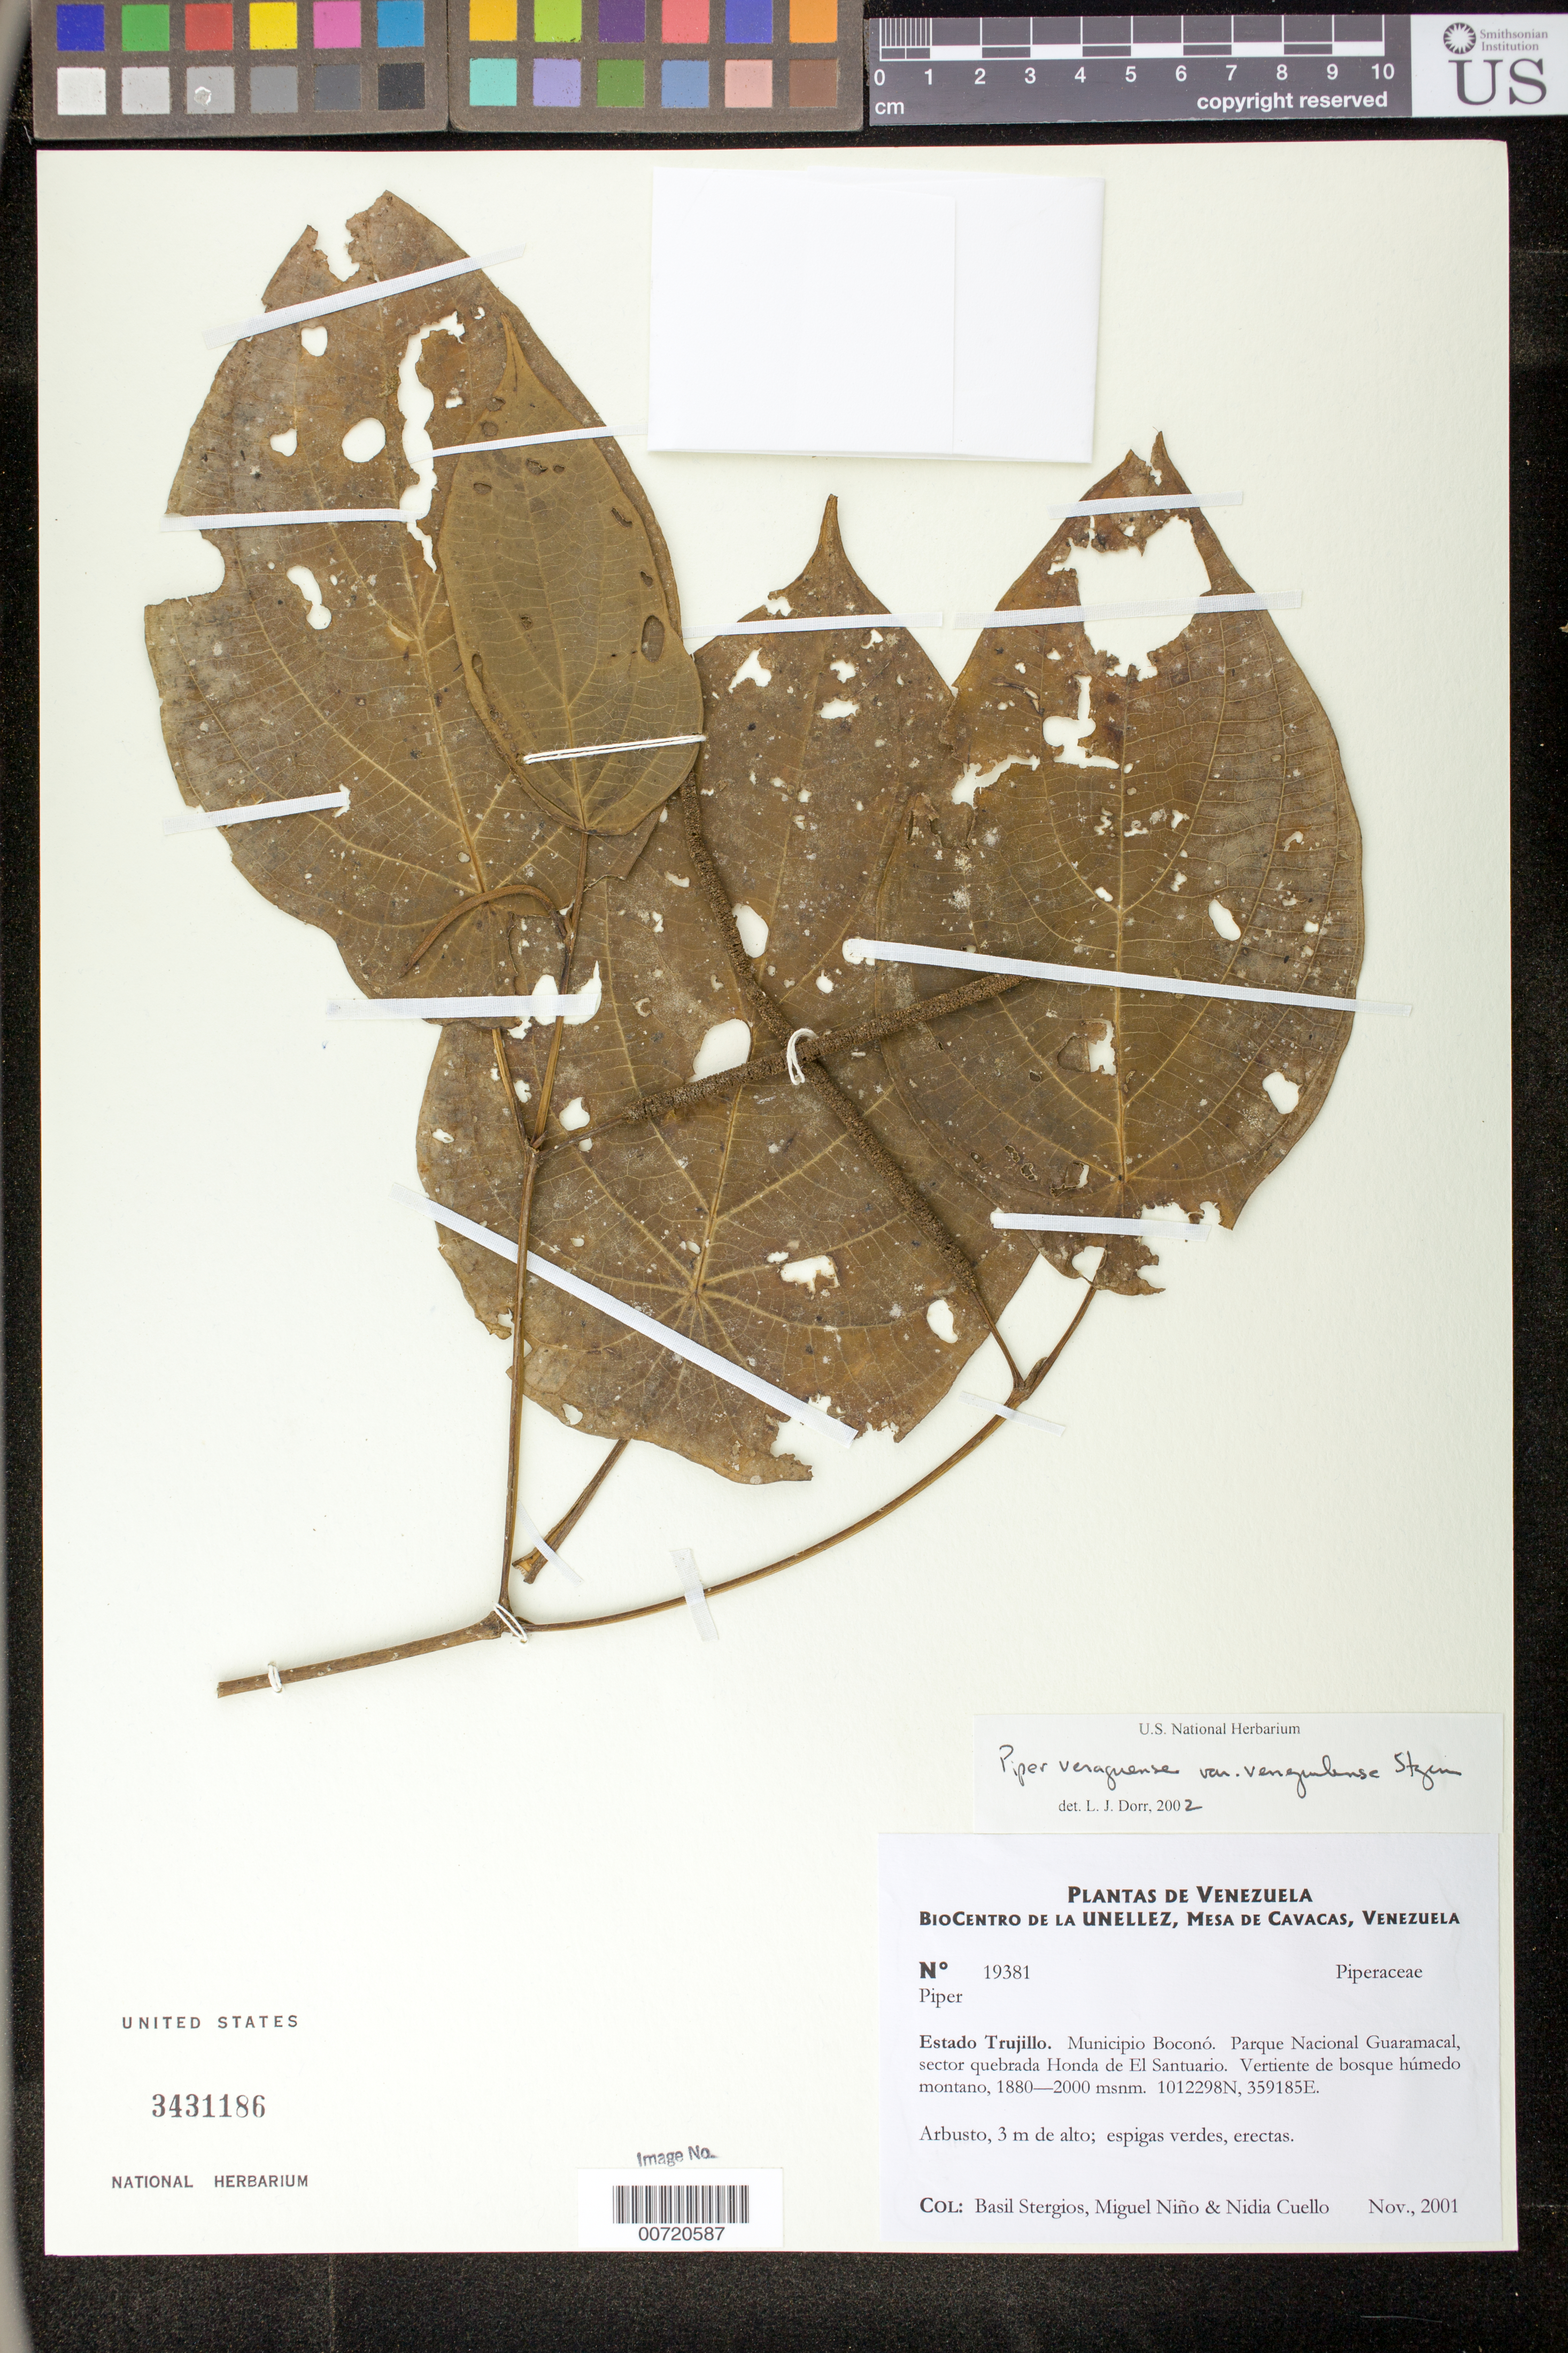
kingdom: Plantae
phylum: Tracheophyta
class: Magnoliopsida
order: Piperales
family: Piperaceae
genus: Piper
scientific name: Piper veraguense var. venezuelense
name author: Steyerm.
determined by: Dorr, L. J., (BOT), Smithsonian Institution - National Museum of Natural History (UNITED STATES)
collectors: B. G. Stergios, S. M. Niño & N. L. Cuello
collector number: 19381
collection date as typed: Nov 2001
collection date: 2001-11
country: Venezuela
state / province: Trujillo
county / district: Boconó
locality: Parque Nacional Guaramacal. Sector quebrada Honda de El Santuario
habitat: Vertiente de bosque húmedo montano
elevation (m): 1880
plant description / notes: PORT, US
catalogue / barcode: US 3431186